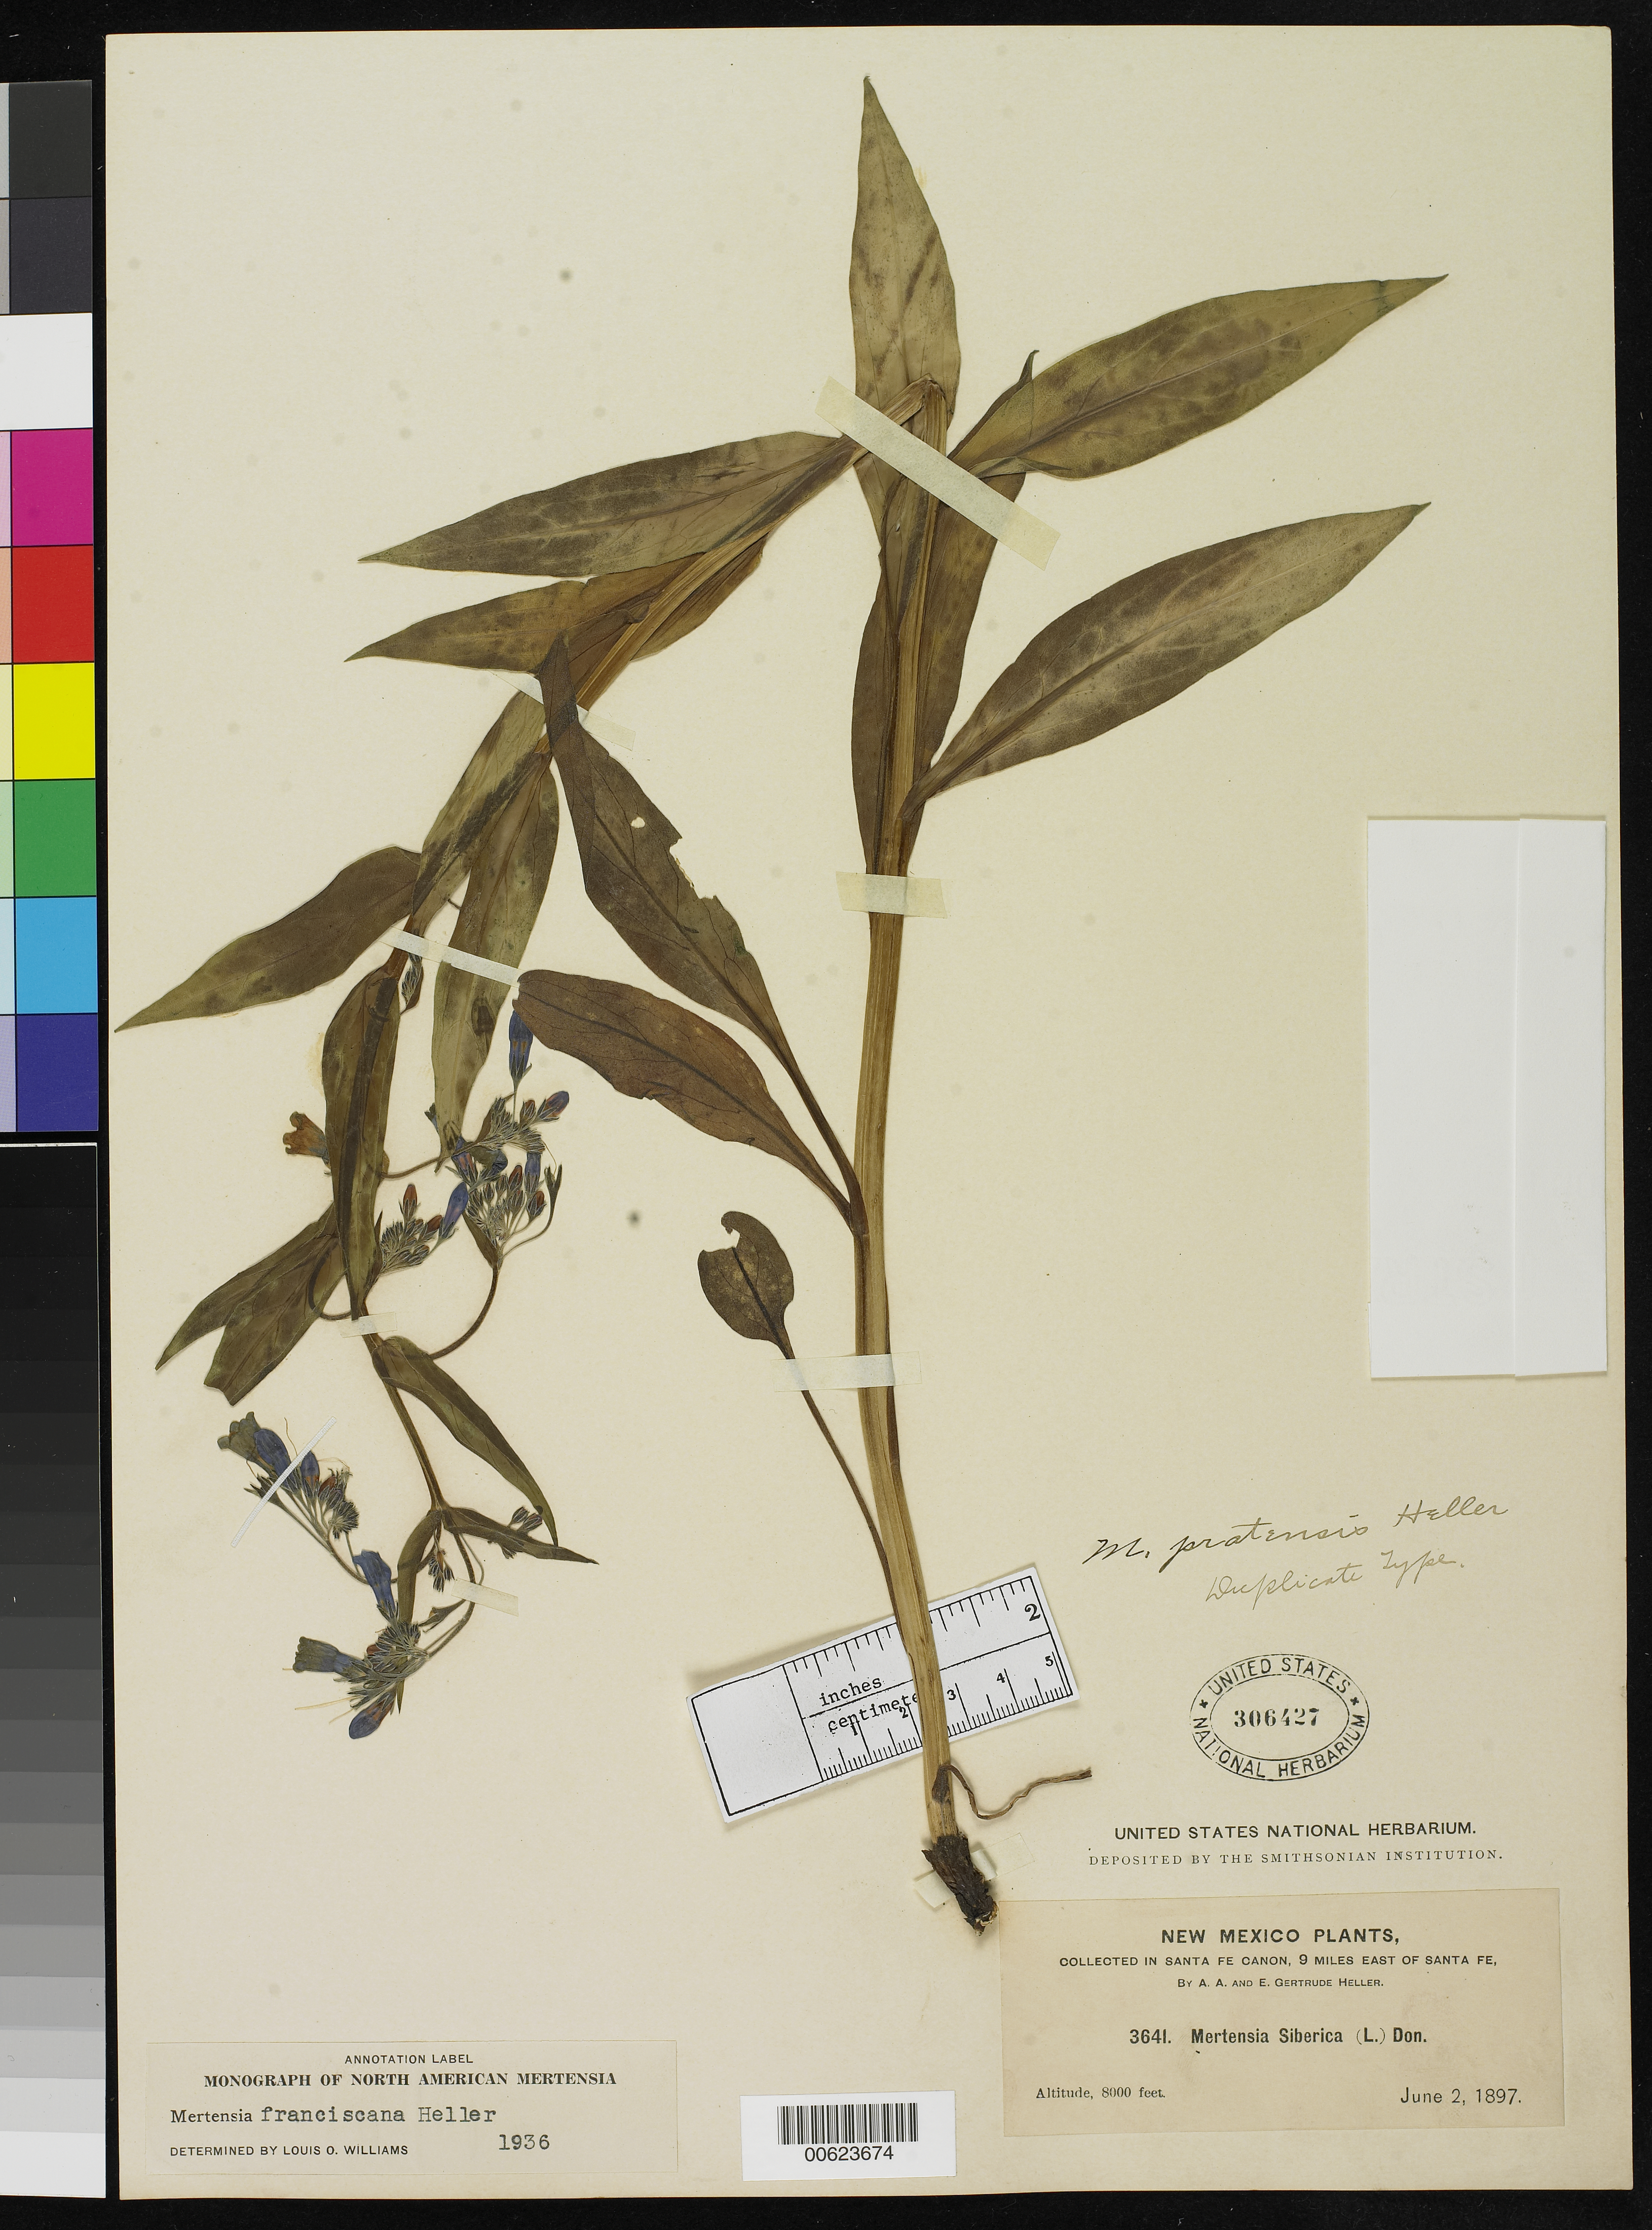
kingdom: Plantae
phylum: Tracheophyta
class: Magnoliopsida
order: Boraginales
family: Boraginaceae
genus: Mertensia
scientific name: Mertensia pratensis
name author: A. Heller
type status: Isotype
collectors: A. A. Heller & E. G. Heller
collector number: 3641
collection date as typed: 02 Jun 1897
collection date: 1897-06-02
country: United States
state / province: New Mexico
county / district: Santa Fe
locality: Sante Fe Canyon, 9 mi. east of Santa Fe.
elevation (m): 2438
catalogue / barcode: US 306427